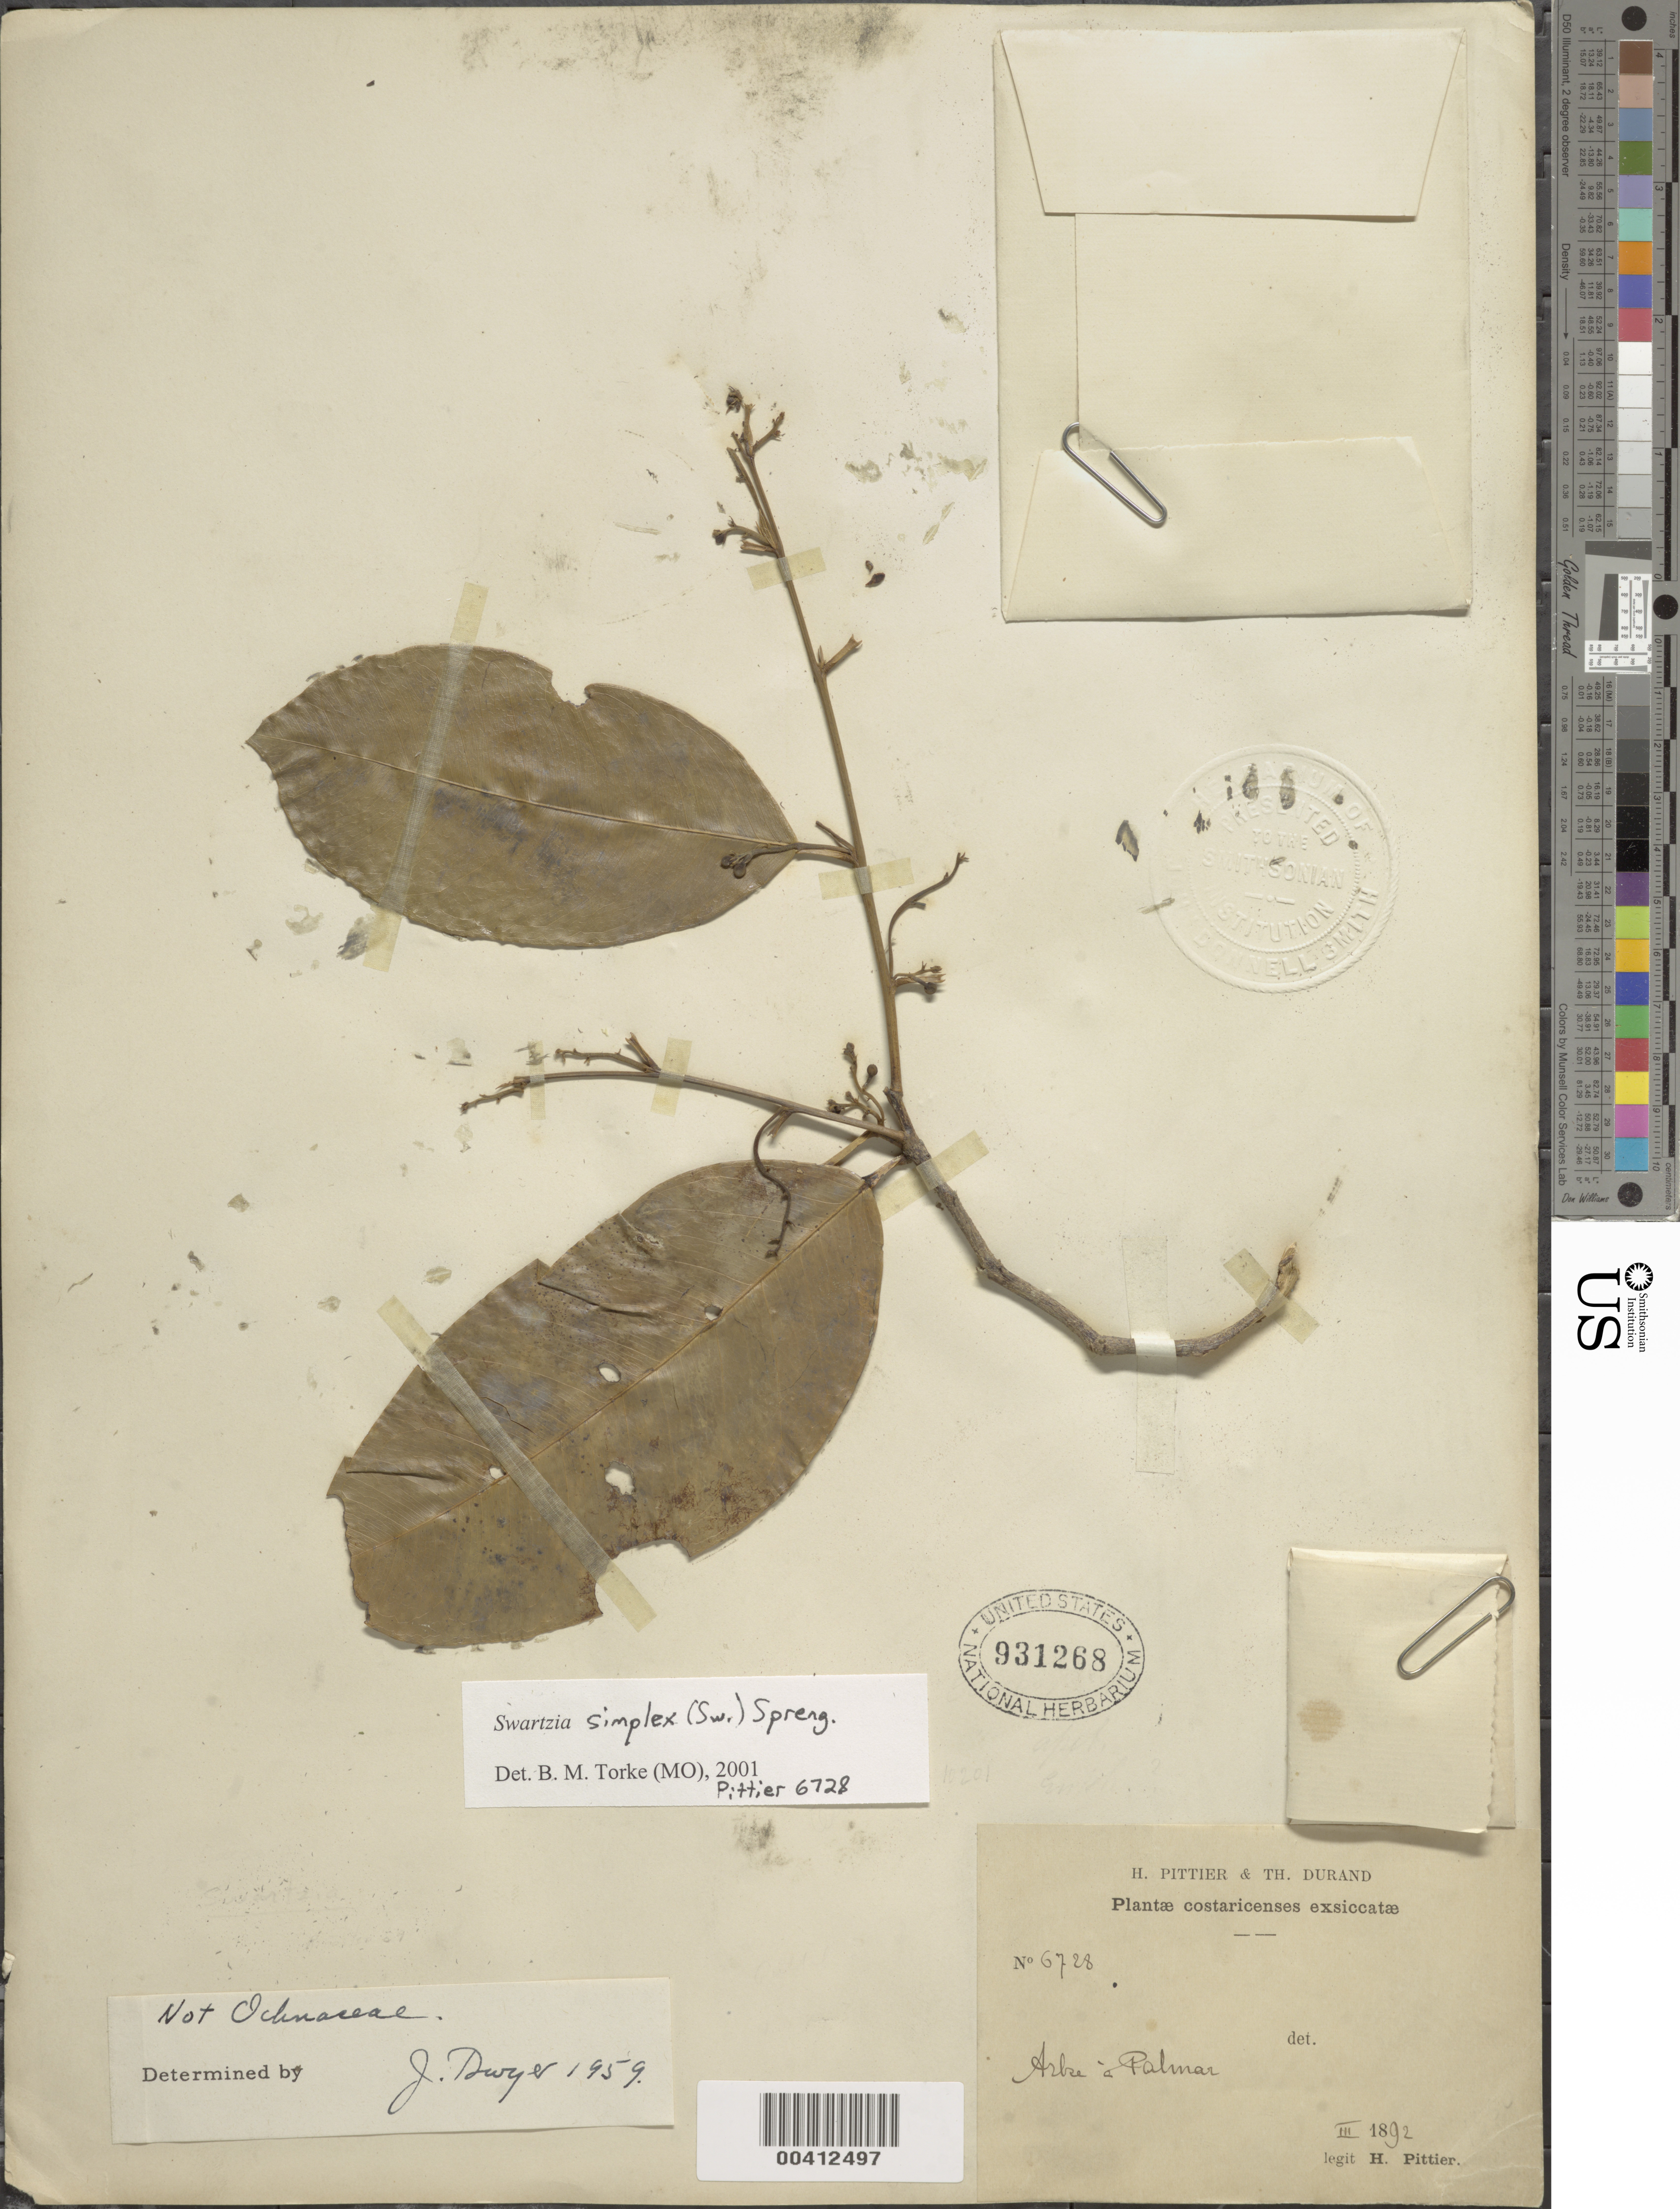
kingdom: Plantae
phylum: Tracheophyta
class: Magnoliopsida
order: Fabales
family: Fabaceae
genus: Swartzia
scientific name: Swartzia simplex var. ochnacea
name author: (DC.) R.S. Cowan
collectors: H. F. Pittier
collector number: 6728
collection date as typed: Mar 1892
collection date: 1892-03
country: Costa Rica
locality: Arbre a Palmar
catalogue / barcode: US 931268